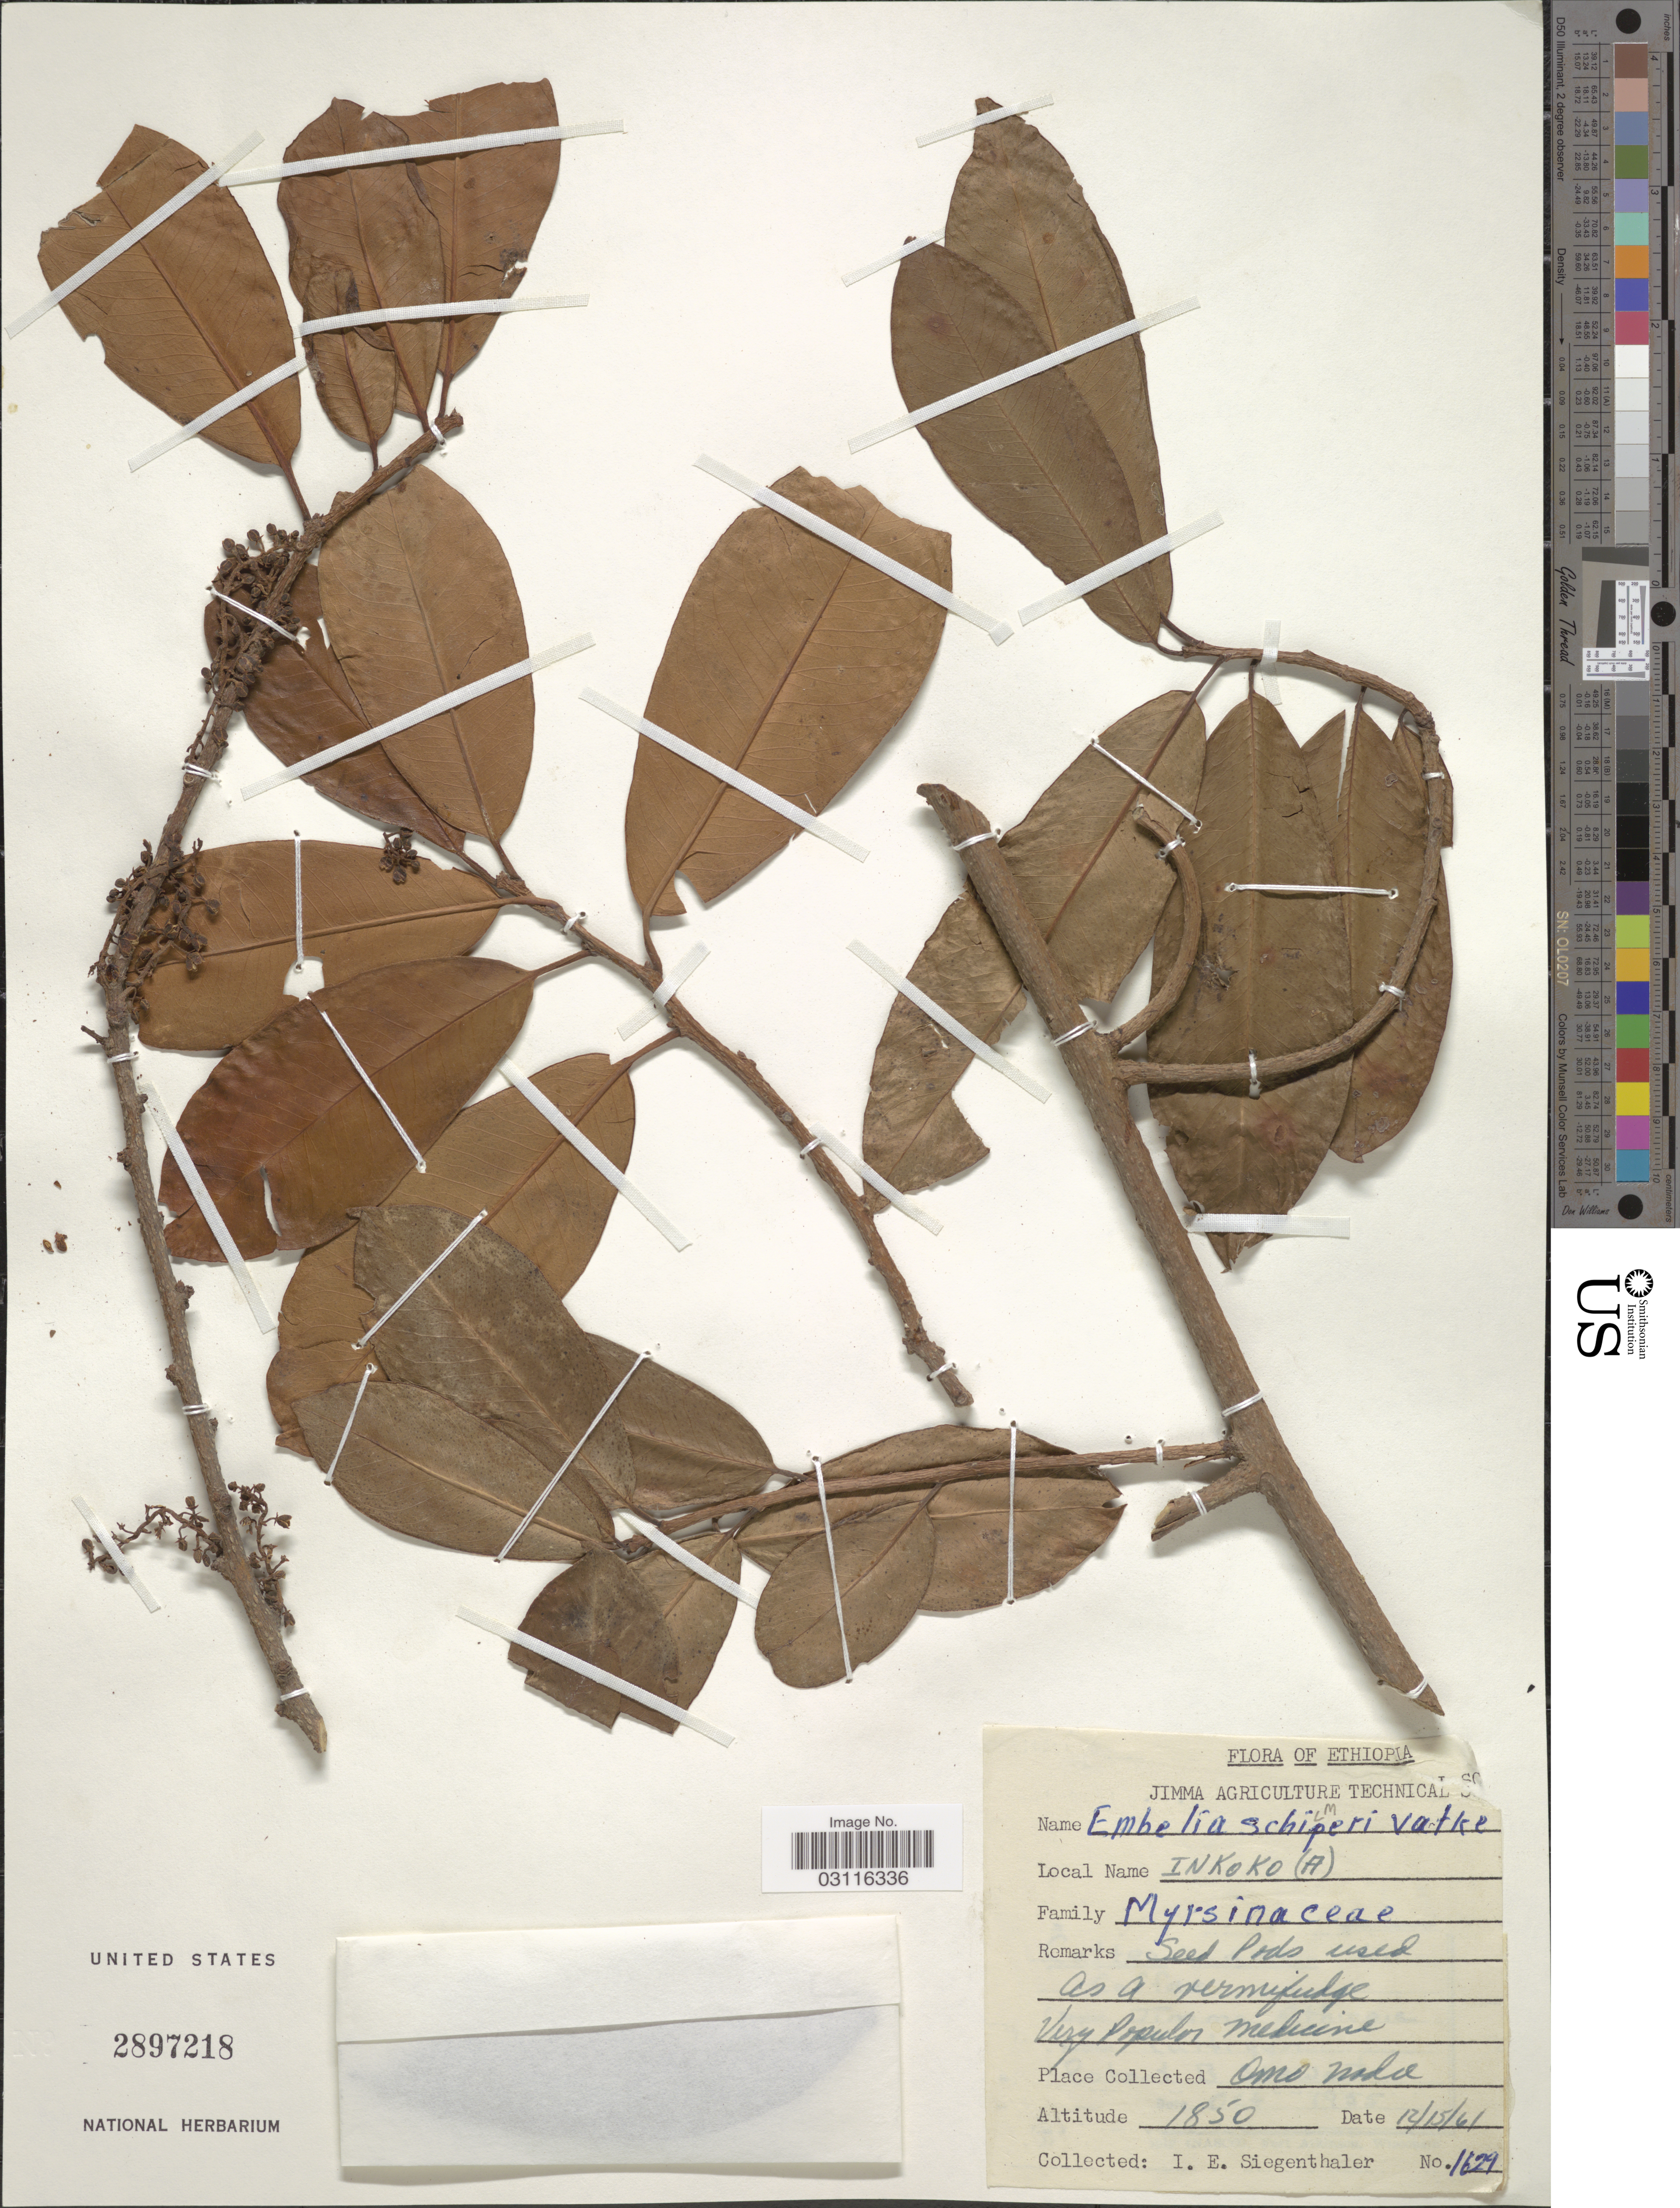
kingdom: Plantae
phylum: Tracheophyta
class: Magnoliopsida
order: Ericales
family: Primulaceae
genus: Embelia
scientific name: Embelia schimperi Vatke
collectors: I. Siegenthaler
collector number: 1629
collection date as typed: Transcribed d/m/y: 15/12/61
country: Ethiopia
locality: Omo Nada.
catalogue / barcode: US 2897218